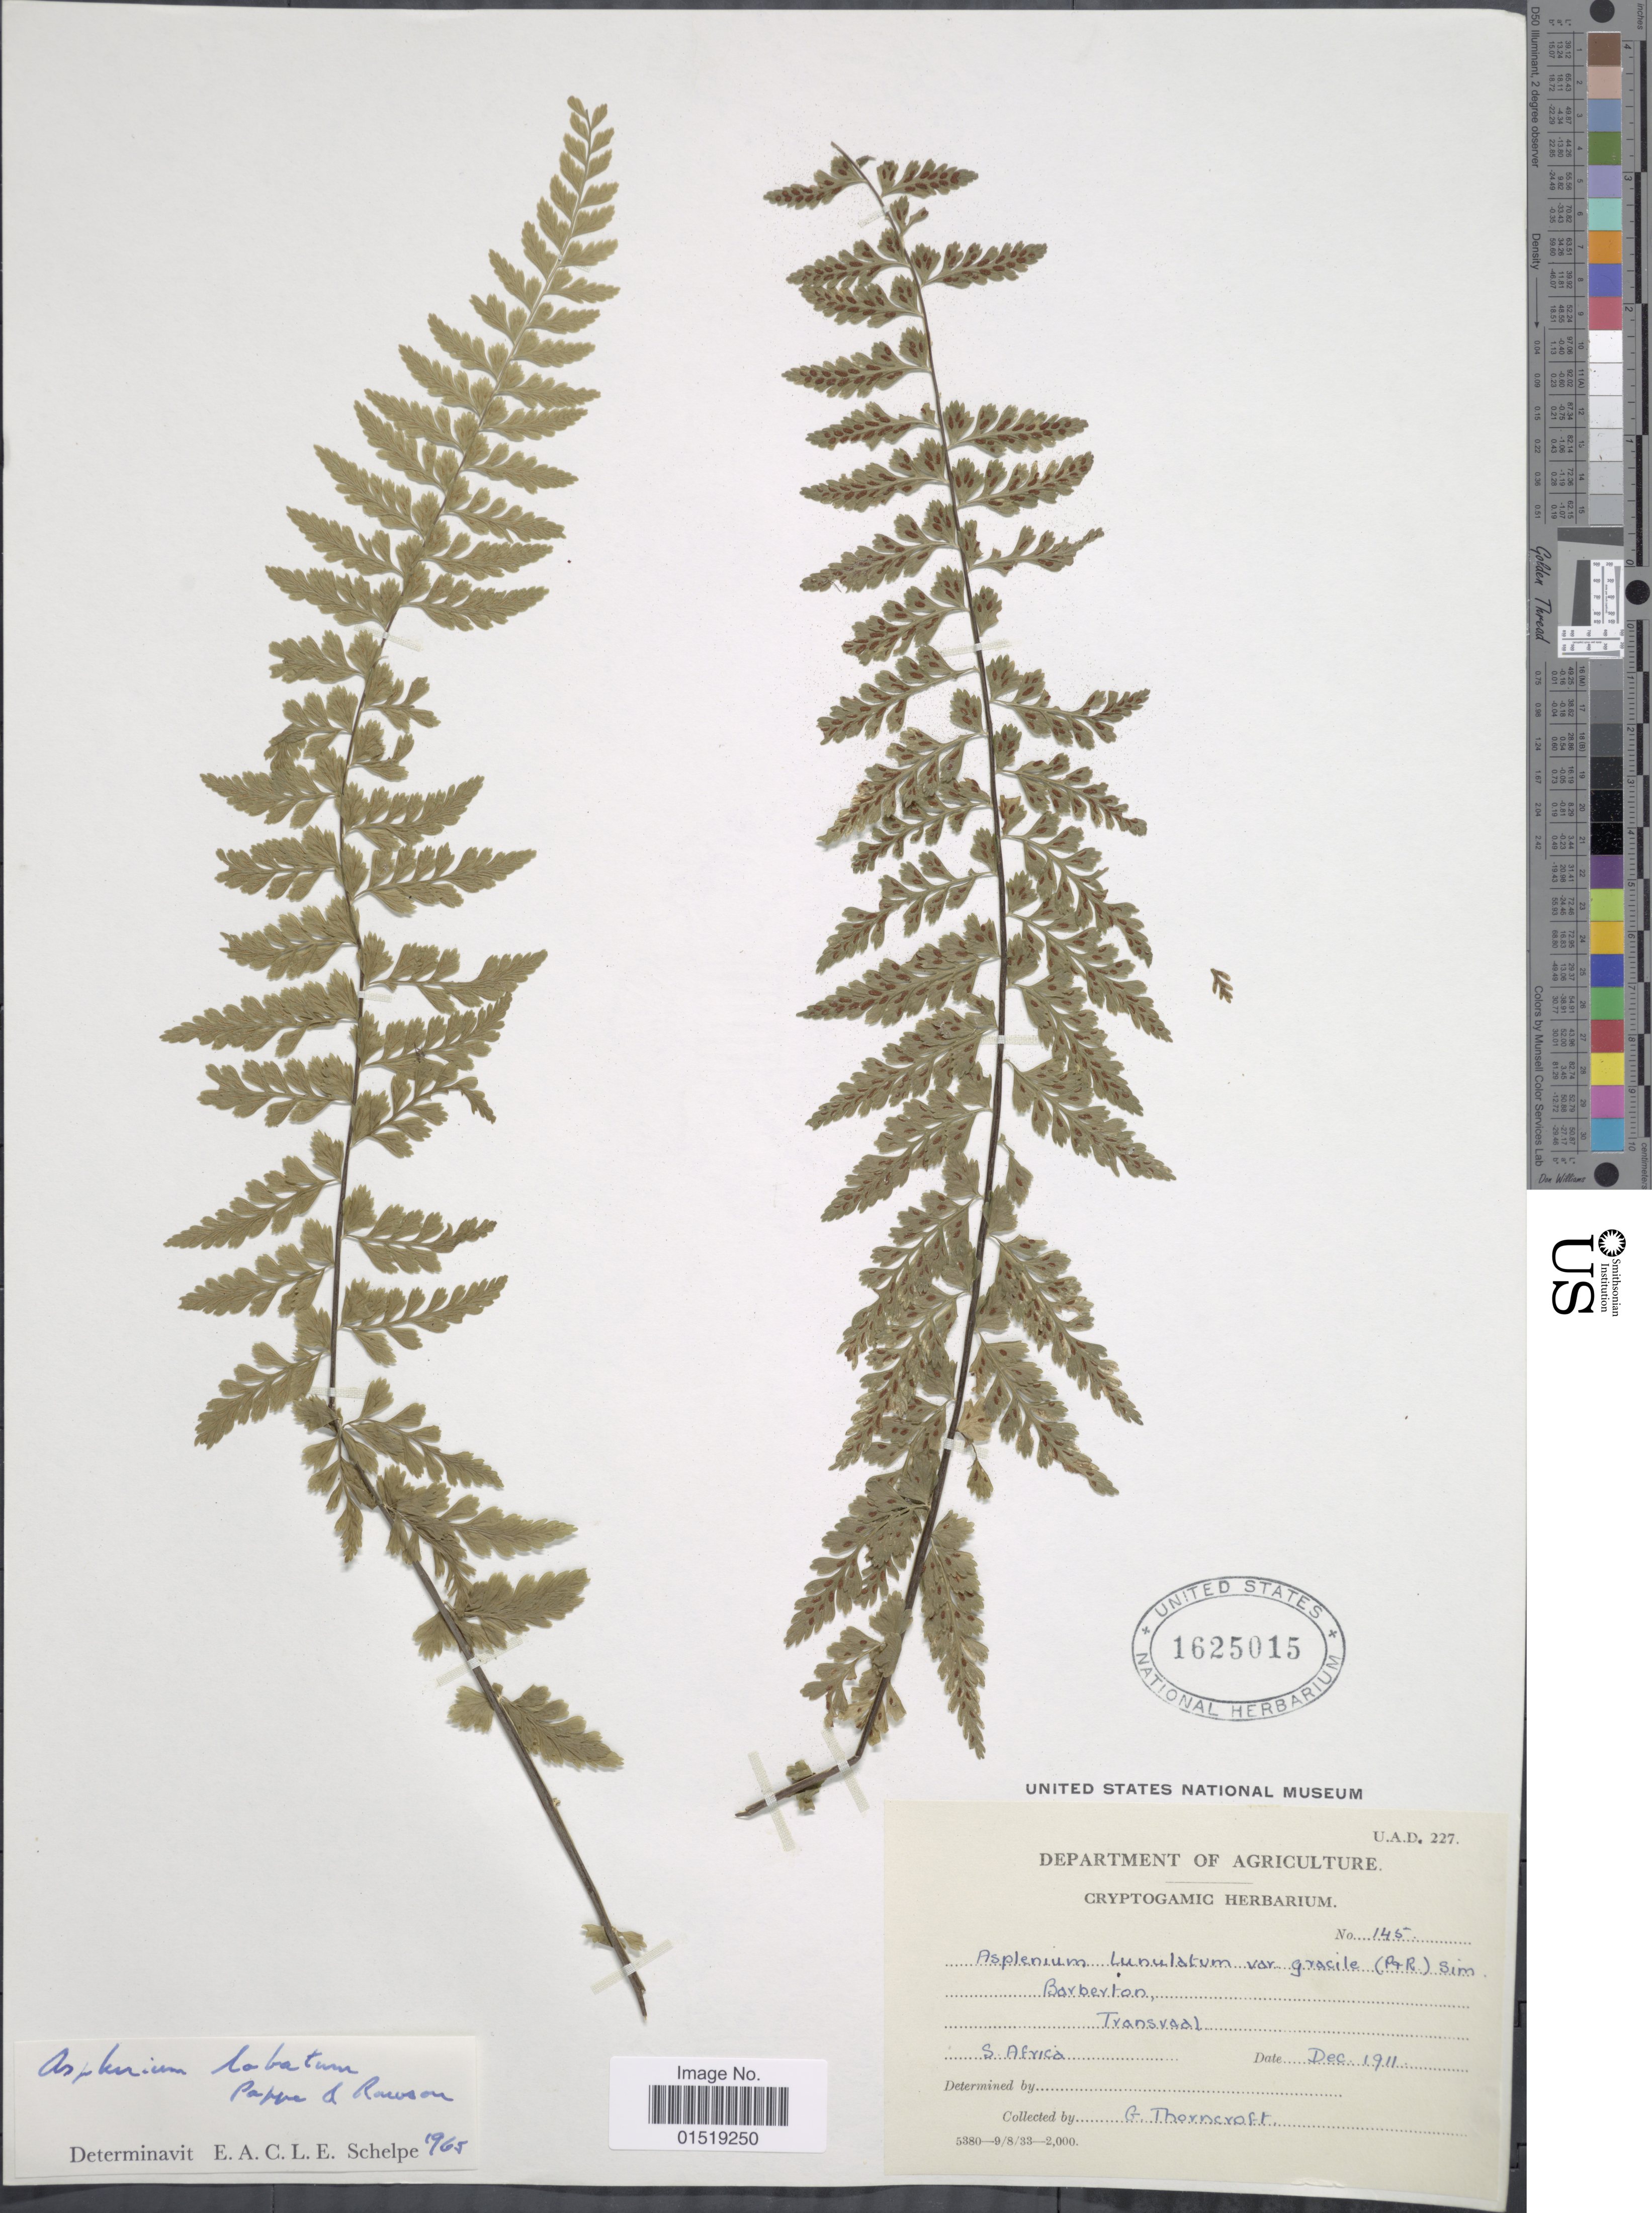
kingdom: Plantae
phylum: Tracheophyta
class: Polypodiopsida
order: Polypodiales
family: Aspleniaceae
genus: Asplenium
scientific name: Asplenium lobatum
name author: Pappe & Rawson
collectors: G. Thorncroft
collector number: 145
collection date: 1911-12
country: South Africa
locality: Barberton, Transvaal.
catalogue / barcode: US 1625015